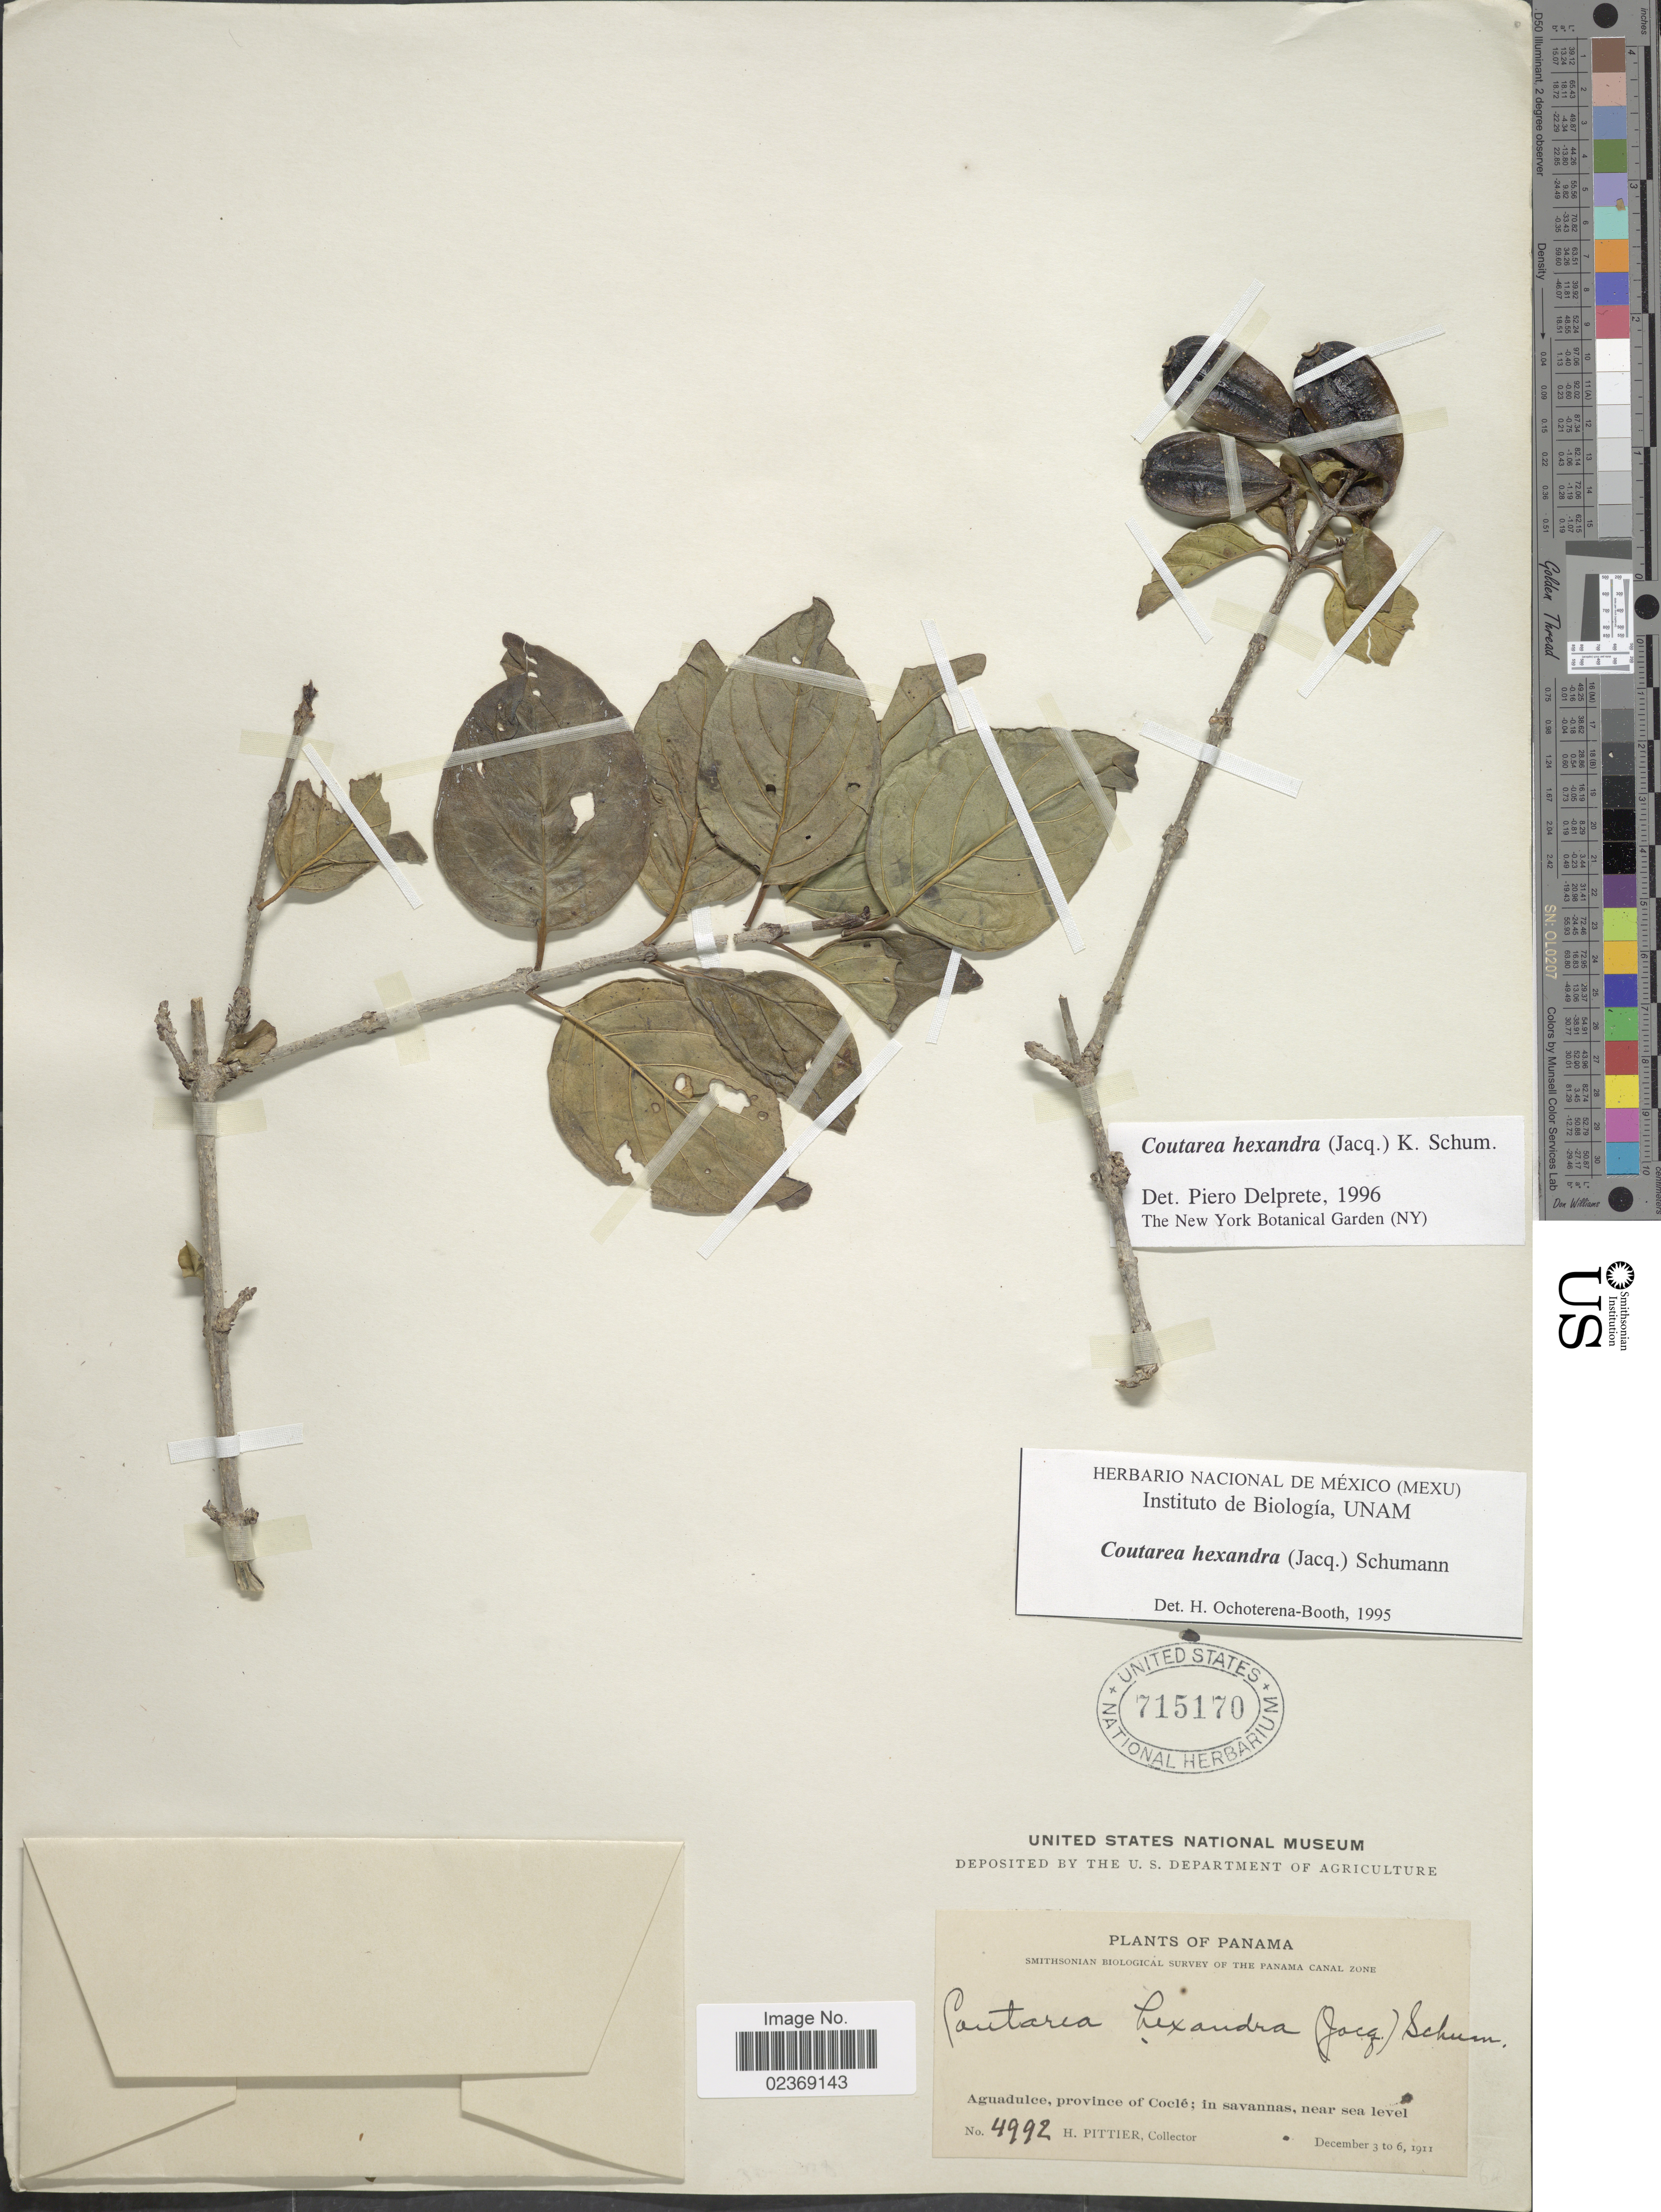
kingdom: Plantae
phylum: Tracheophyta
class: Magnoliopsida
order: Gentianales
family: Rubiaceae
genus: Coutarea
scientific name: Coutarea hexandra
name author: (Jacq.) K. Schum.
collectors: H. F. Pittier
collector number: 4992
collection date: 1911-12-03/1911-12-06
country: Panama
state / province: Coclé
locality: Aguadulce, province of Coclé; in savannas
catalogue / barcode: US 715170